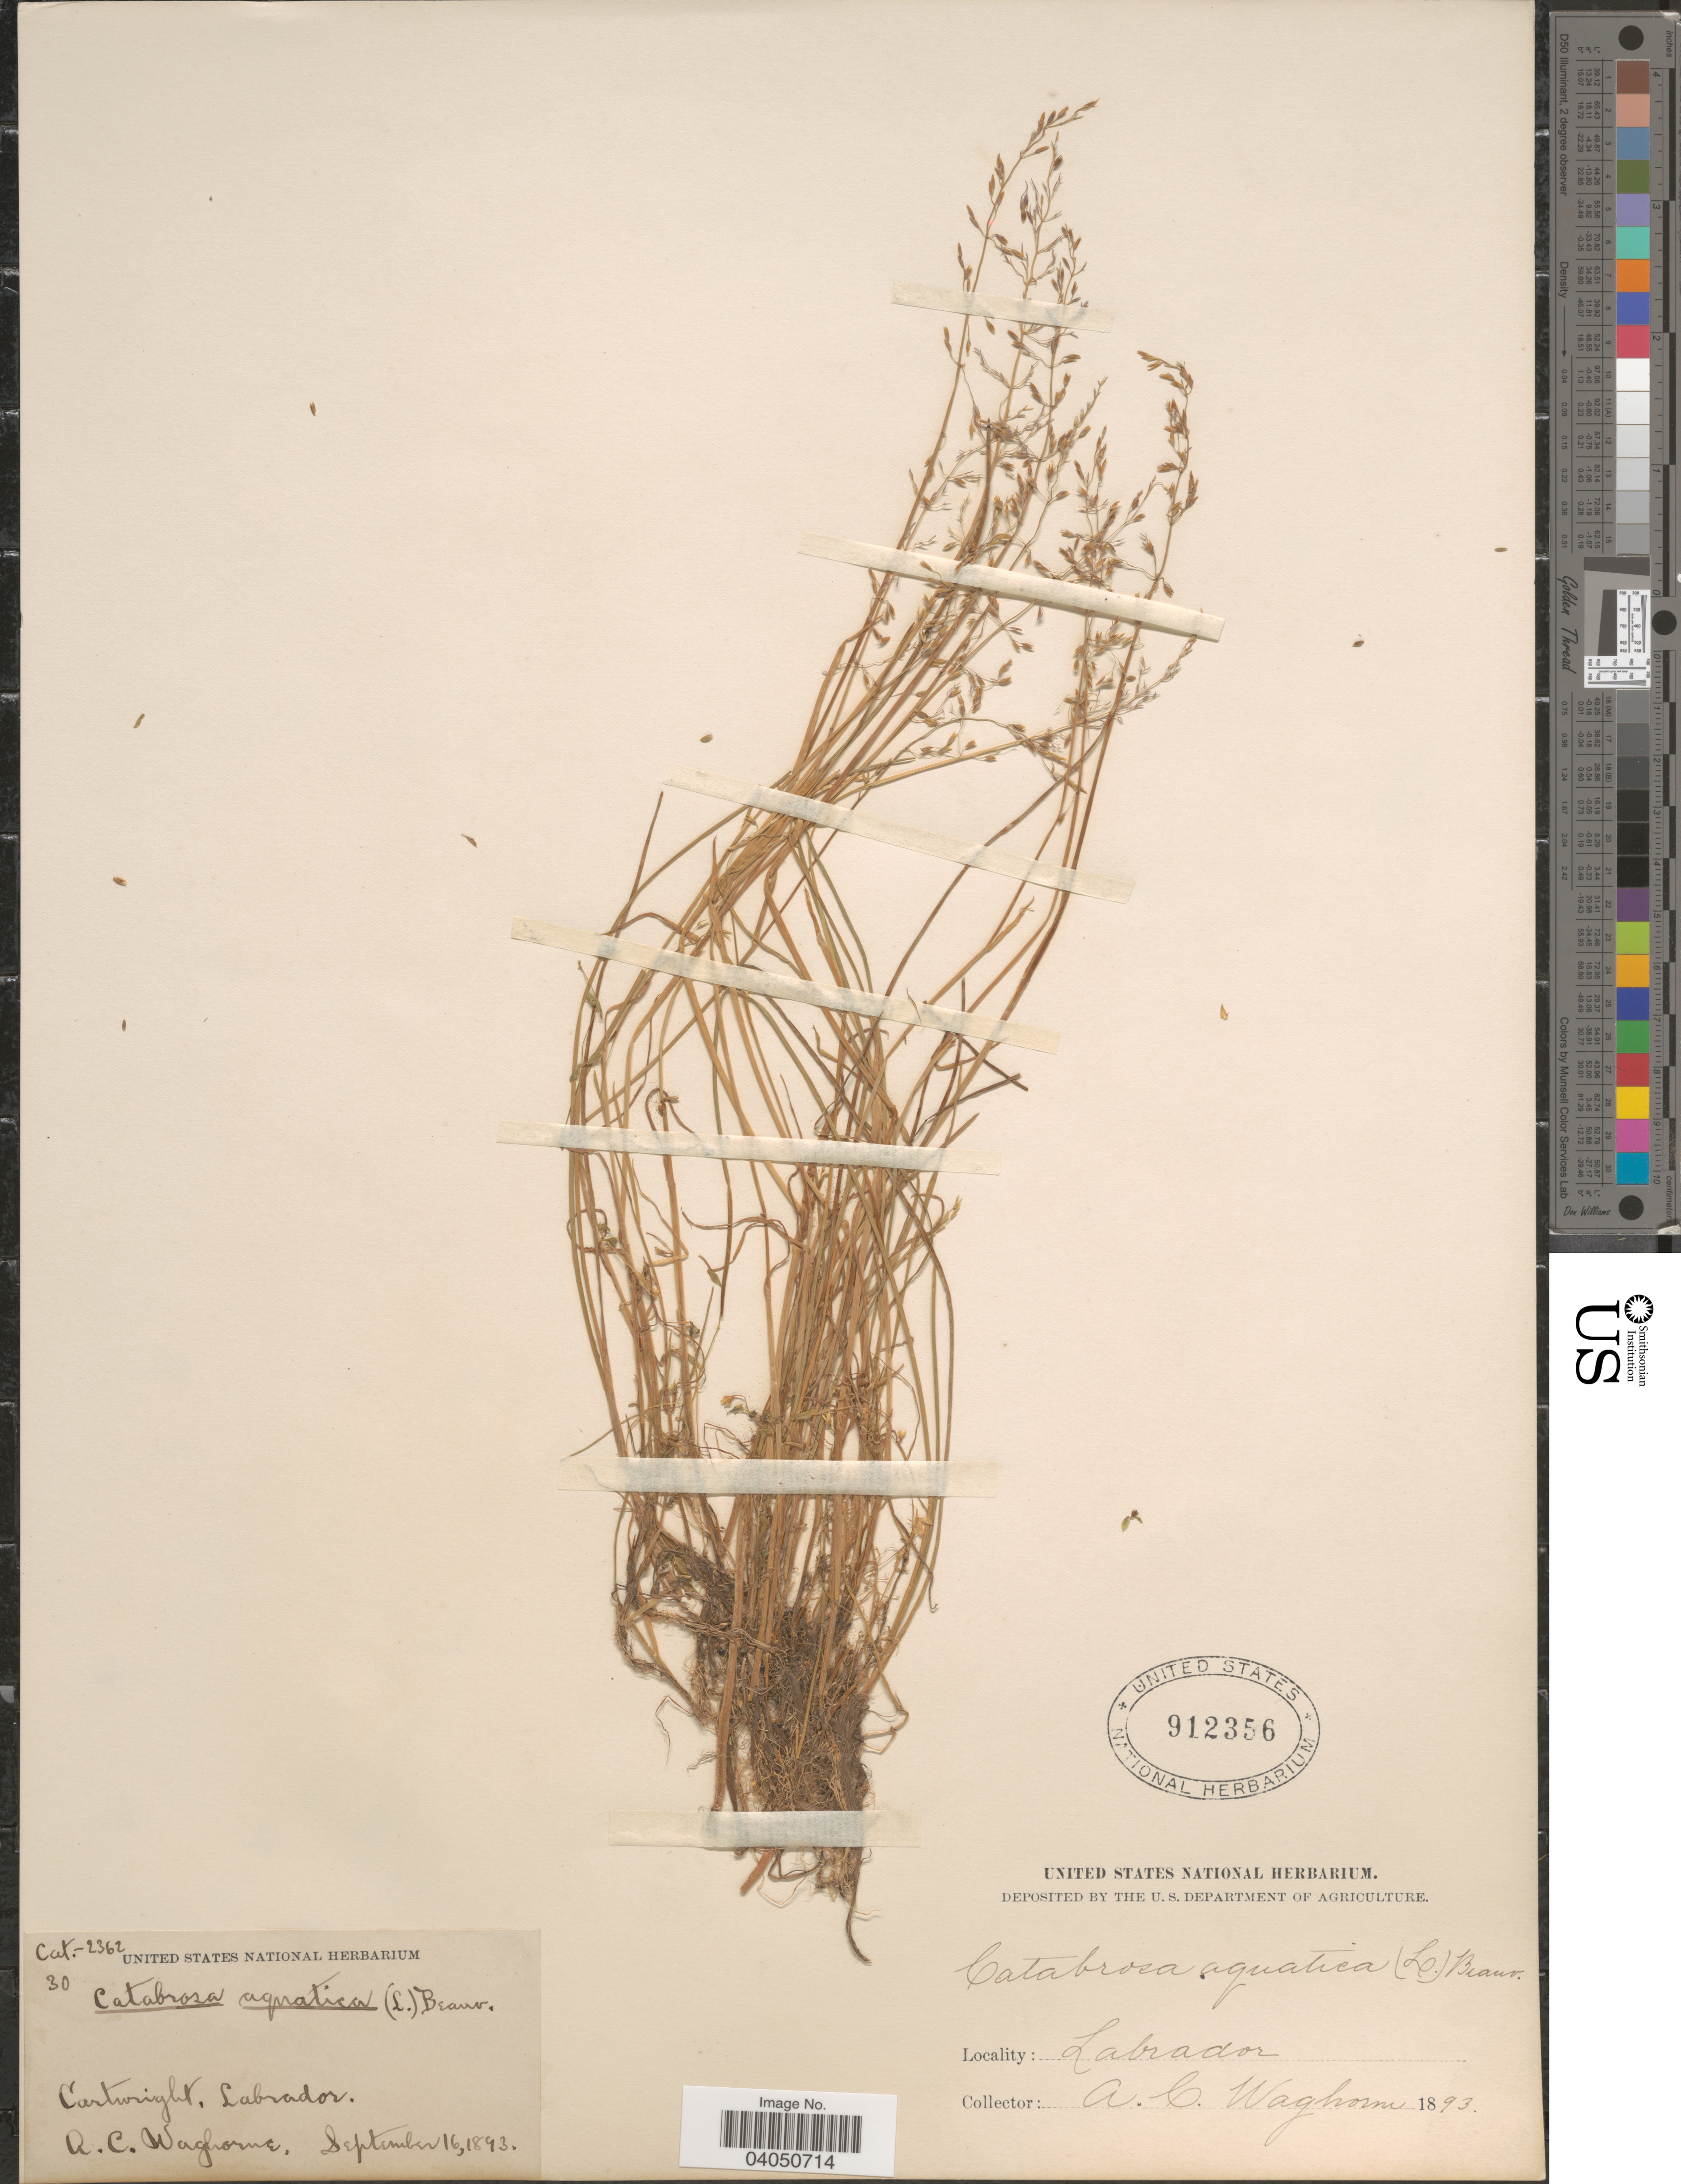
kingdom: Plantae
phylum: Tracheophyta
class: Liliopsida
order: Poales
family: Poaceae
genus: Catabrosa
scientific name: Catabrosa aquatica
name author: (L.) P. Beauv.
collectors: A. Waghorne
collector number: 30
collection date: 1893-09-16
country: Canada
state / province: Newfoundland and Labrador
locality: Cartwright, Labrador.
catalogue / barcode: US 912356